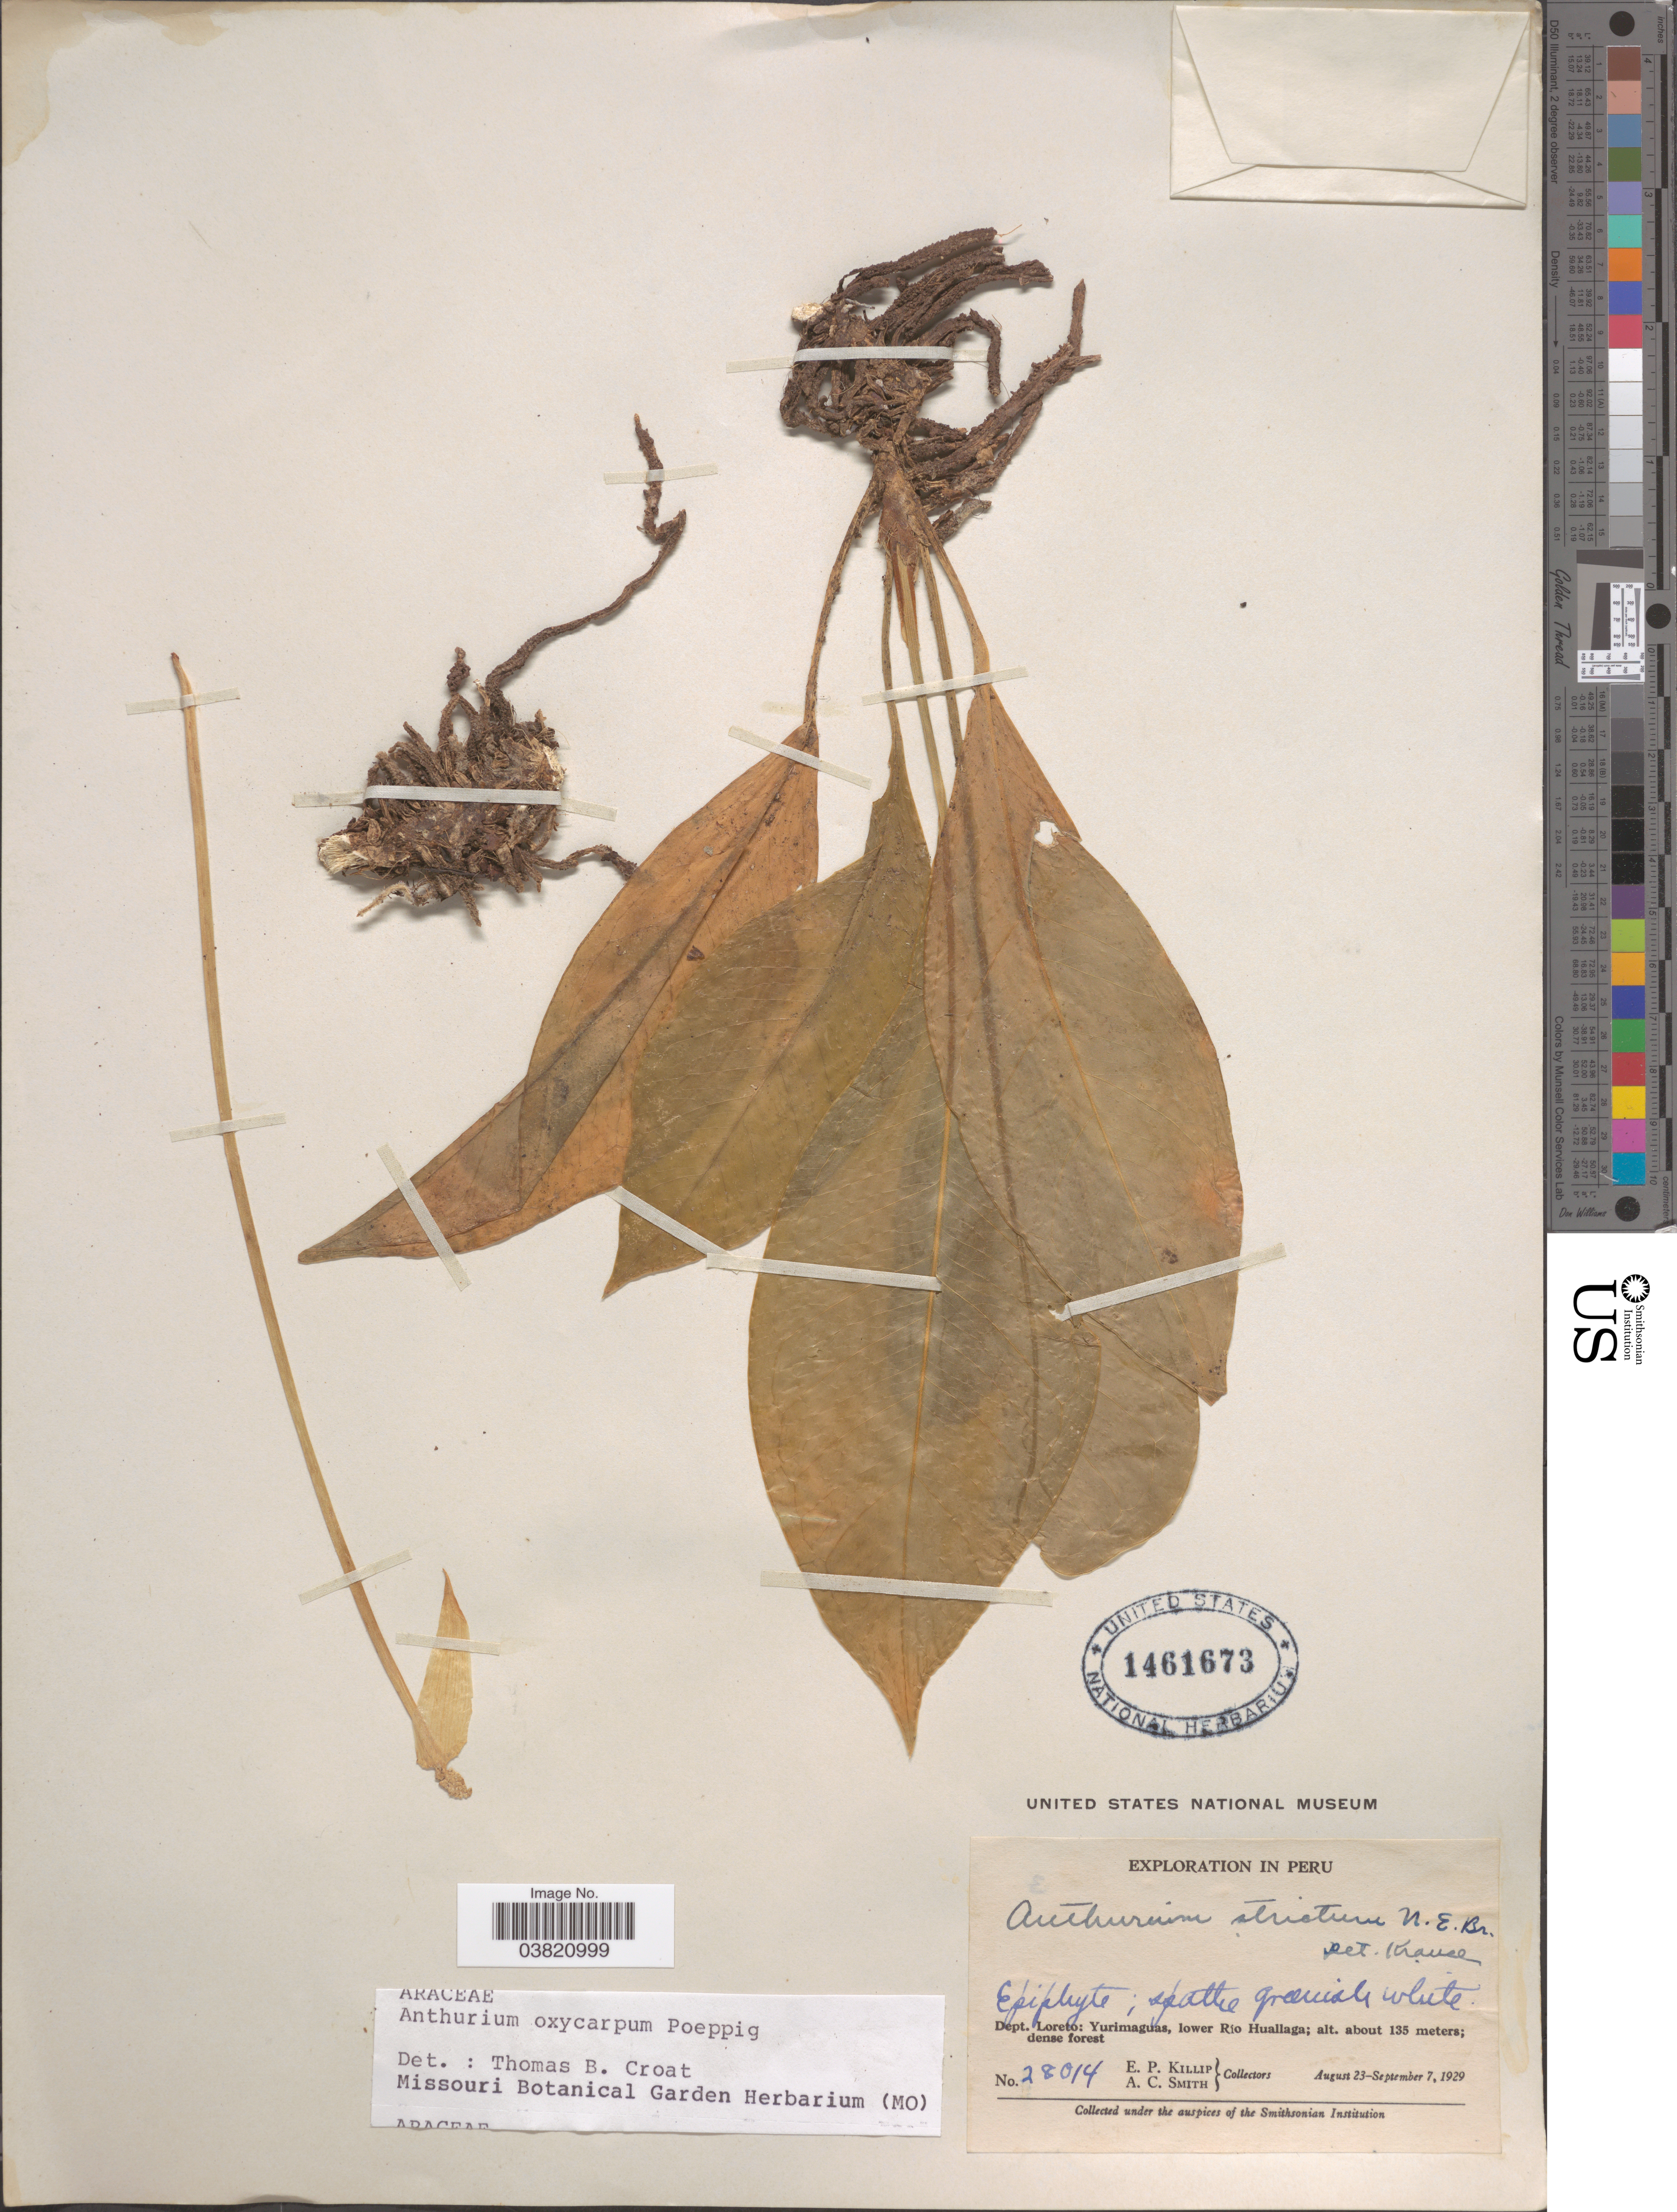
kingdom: Plantae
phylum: Tracheophyta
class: Liliopsida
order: Alismatales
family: Araceae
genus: Anthurium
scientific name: Anthurium oxycarpum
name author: Poepp.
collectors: E. P. Killip & A. C. Smith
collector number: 28014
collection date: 1929-08-23/1929-09-07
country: Peru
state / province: Loreto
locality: Dept. Loreto: Yurimaguas, lower Rí Huallaga.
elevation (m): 135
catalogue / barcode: US 1461673